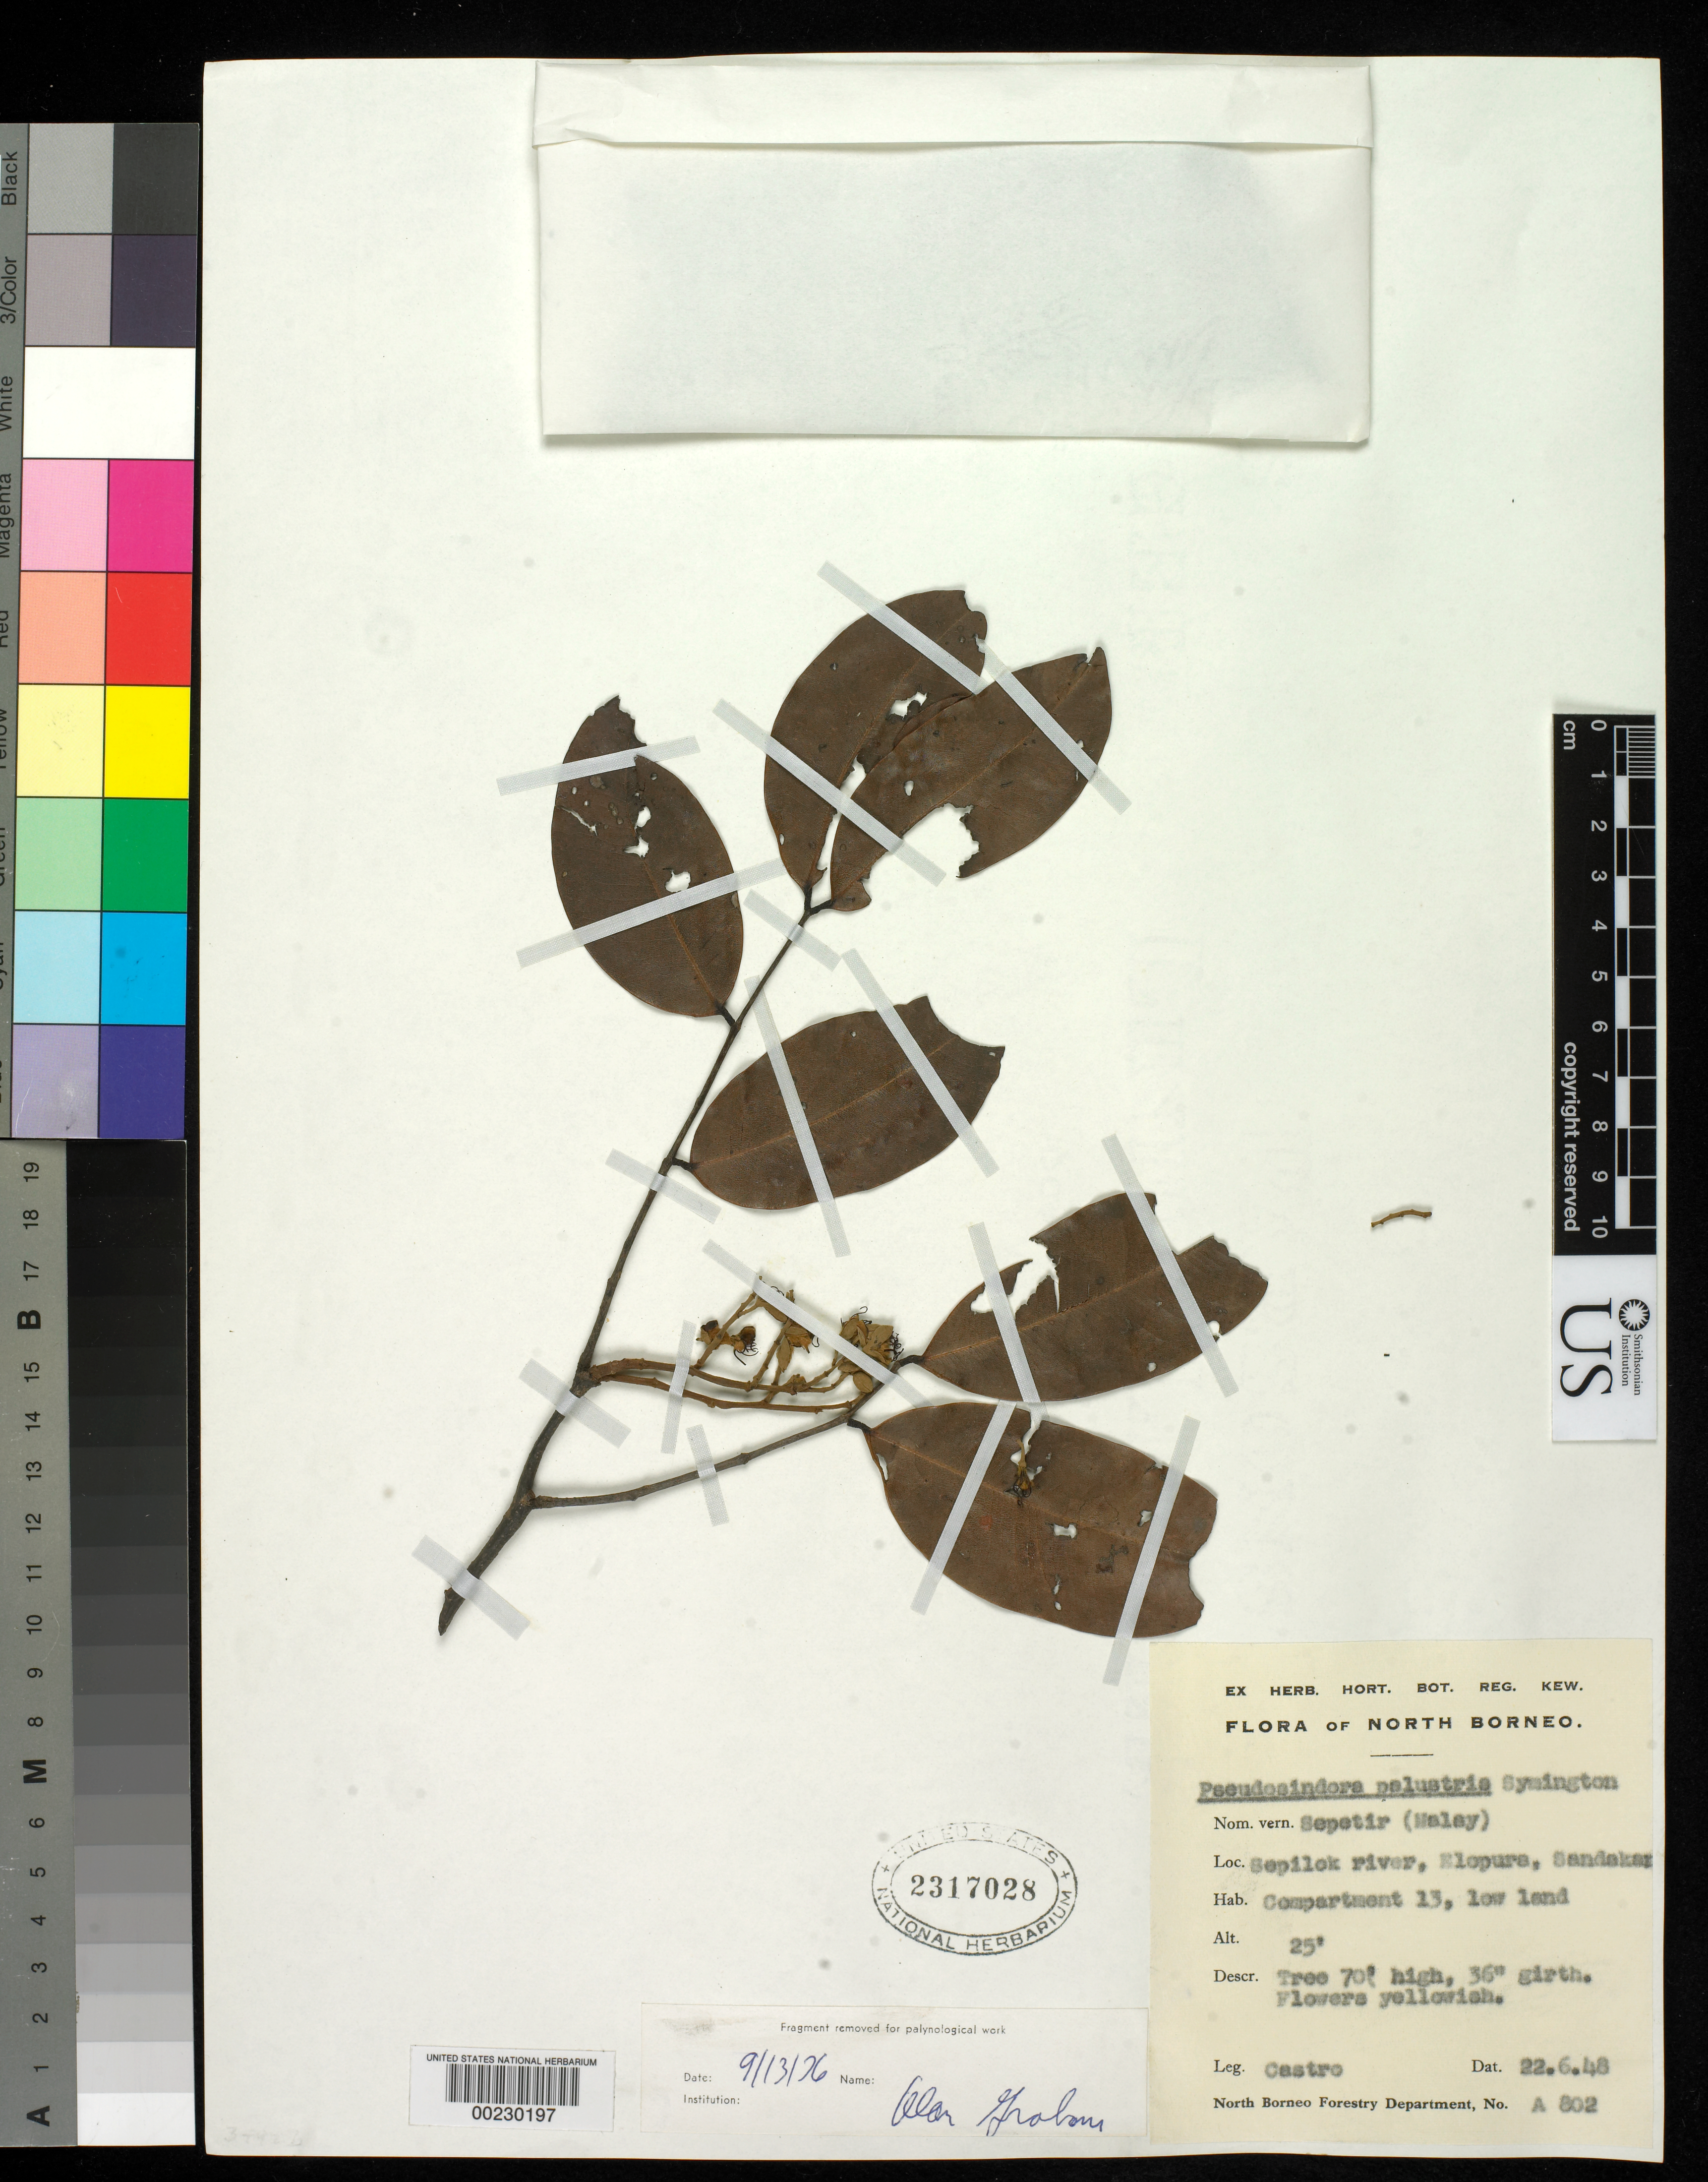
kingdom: Plantae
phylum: Tracheophyta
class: Magnoliopsida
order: Fabales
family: Fabaceae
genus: Pseudosindora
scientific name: Pseudosindora palustris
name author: Symington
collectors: P. Castro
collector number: A 802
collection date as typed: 22 Jun 1948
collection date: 1948-06-22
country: Malaysia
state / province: Sabah / Sarawak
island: Borneo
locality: Sepilok river, elopure, sandakan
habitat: Low land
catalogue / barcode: US 2317028